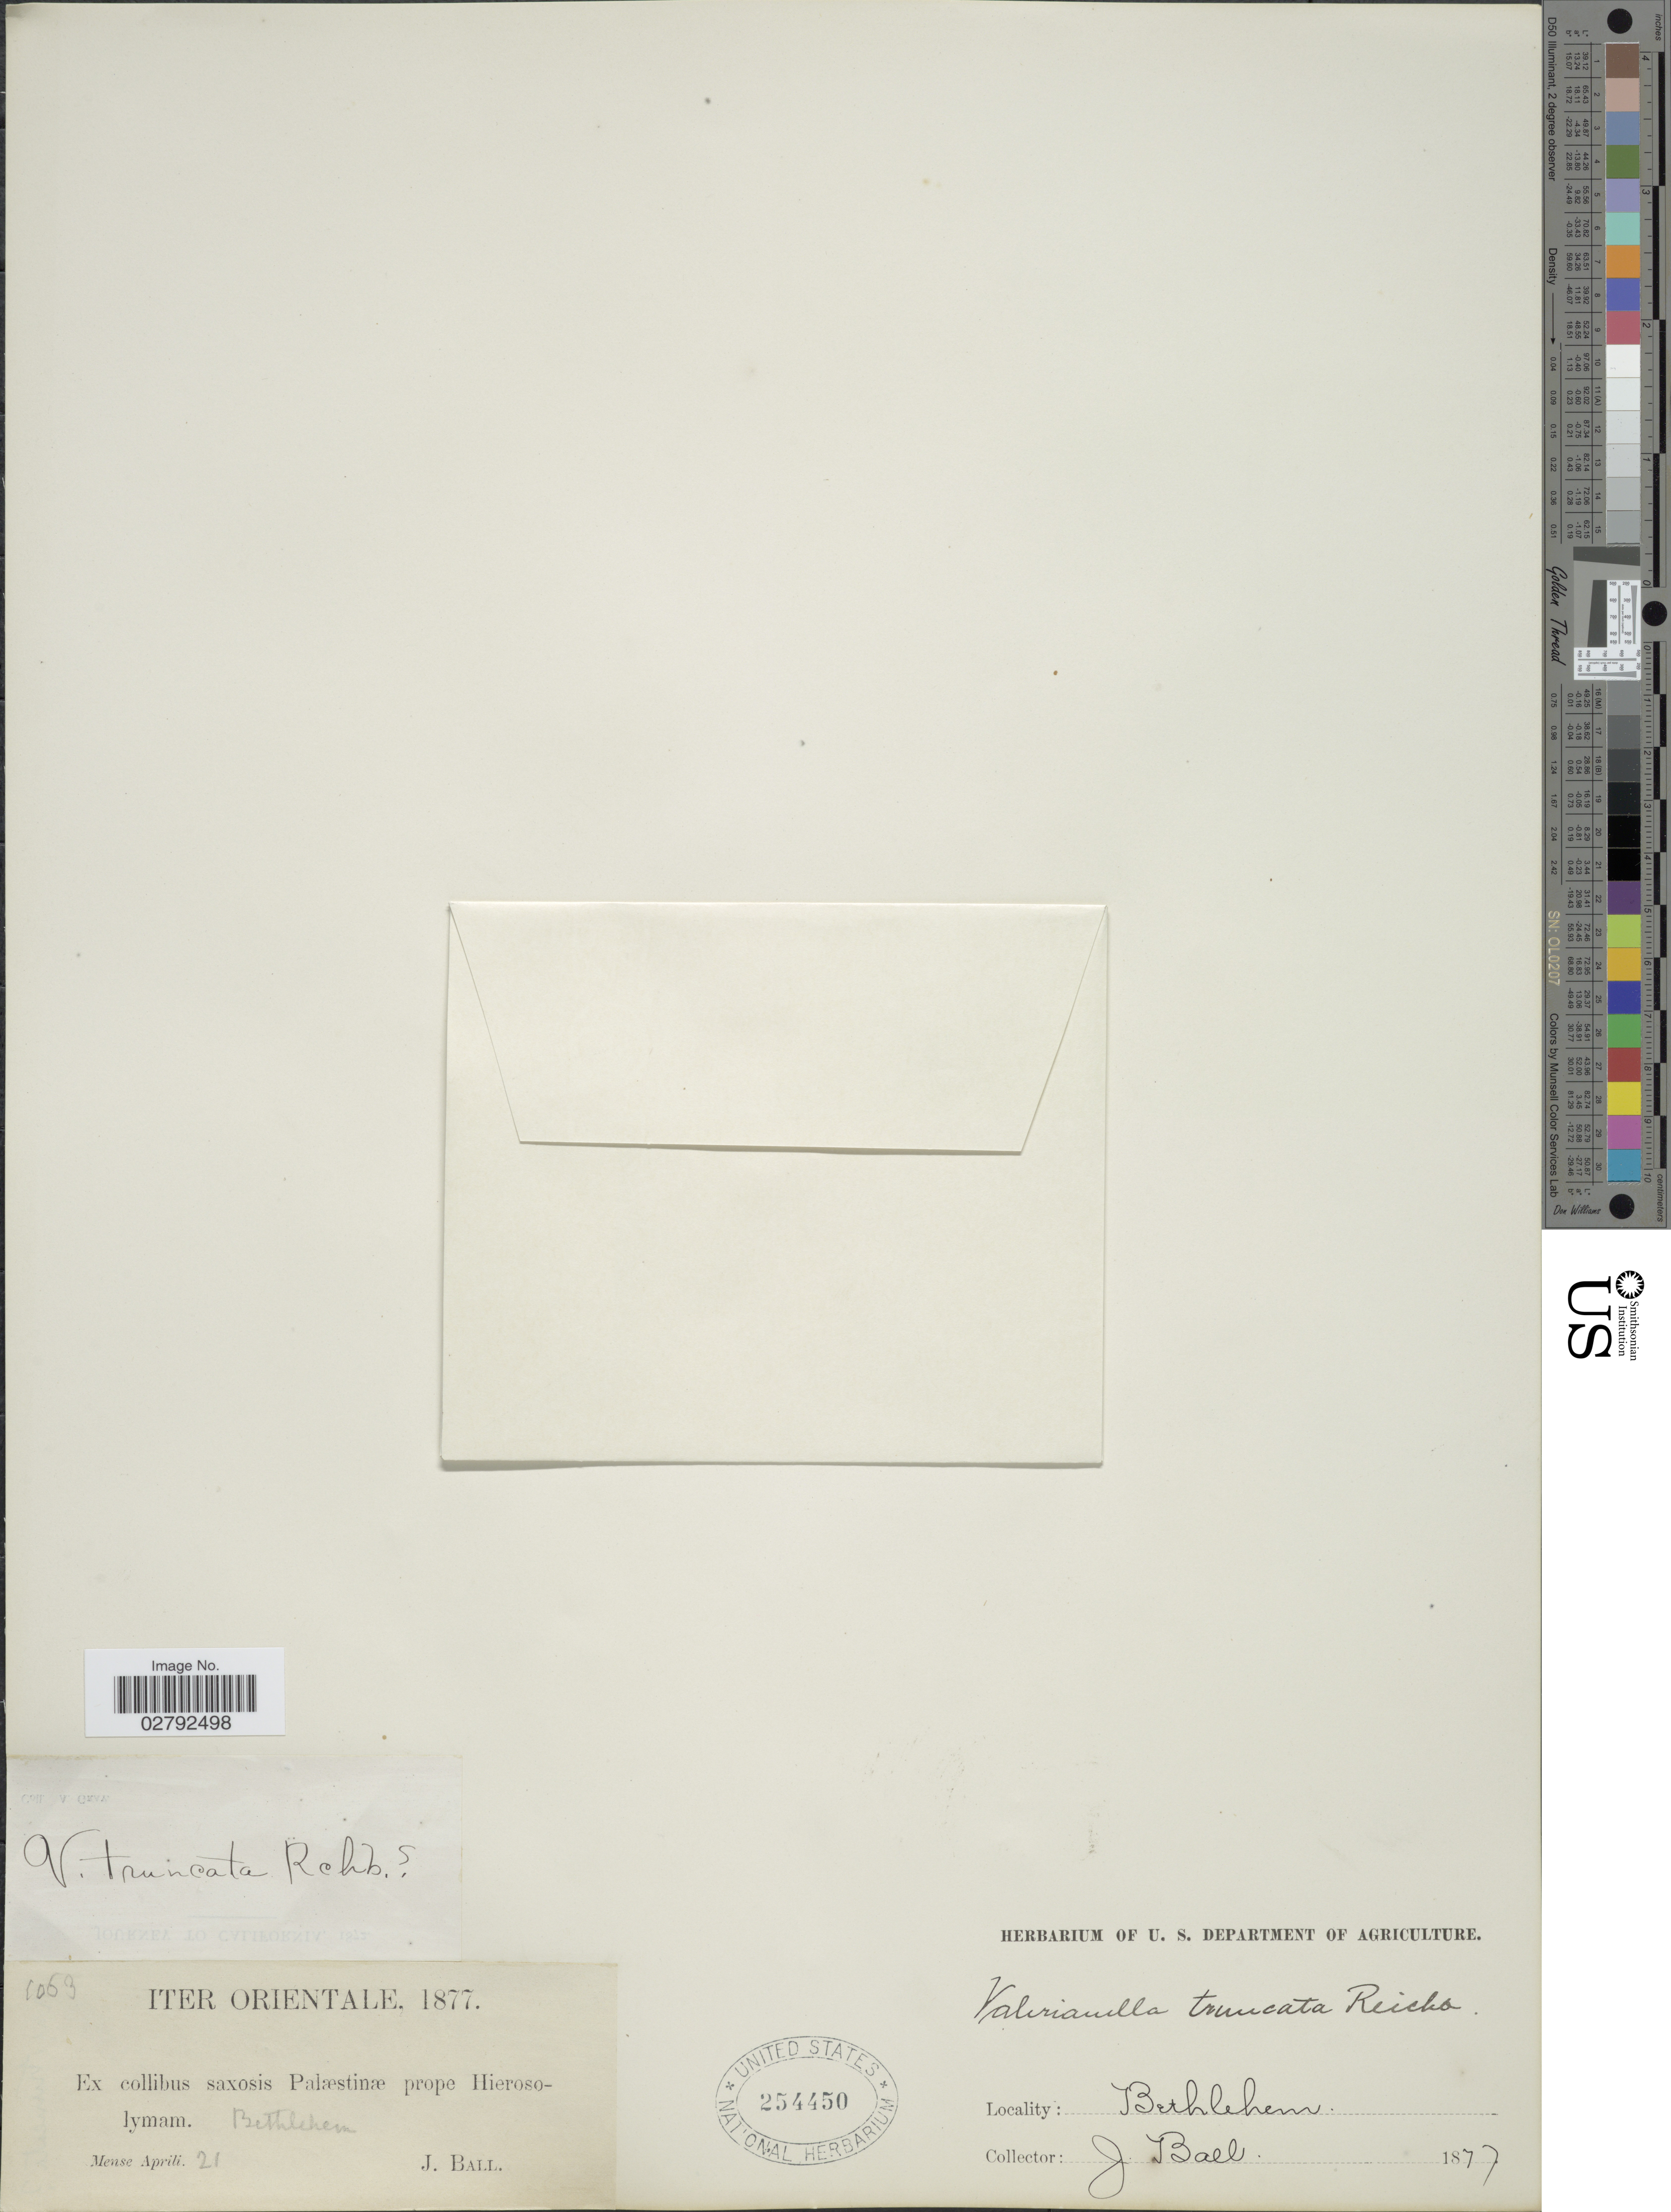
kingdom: Plantae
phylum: Tracheophyta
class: Magnoliopsida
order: Dipsacales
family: Caprifoliaceae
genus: Valerianella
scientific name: Valerianella truncata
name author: (Rchb.) Betcke.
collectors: J. Ball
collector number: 1063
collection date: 1877-04-21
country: Israel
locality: Orientale. Bethlehem. Collibus saxosis Palæstinæ prope Hierosolymam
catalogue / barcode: US 254450